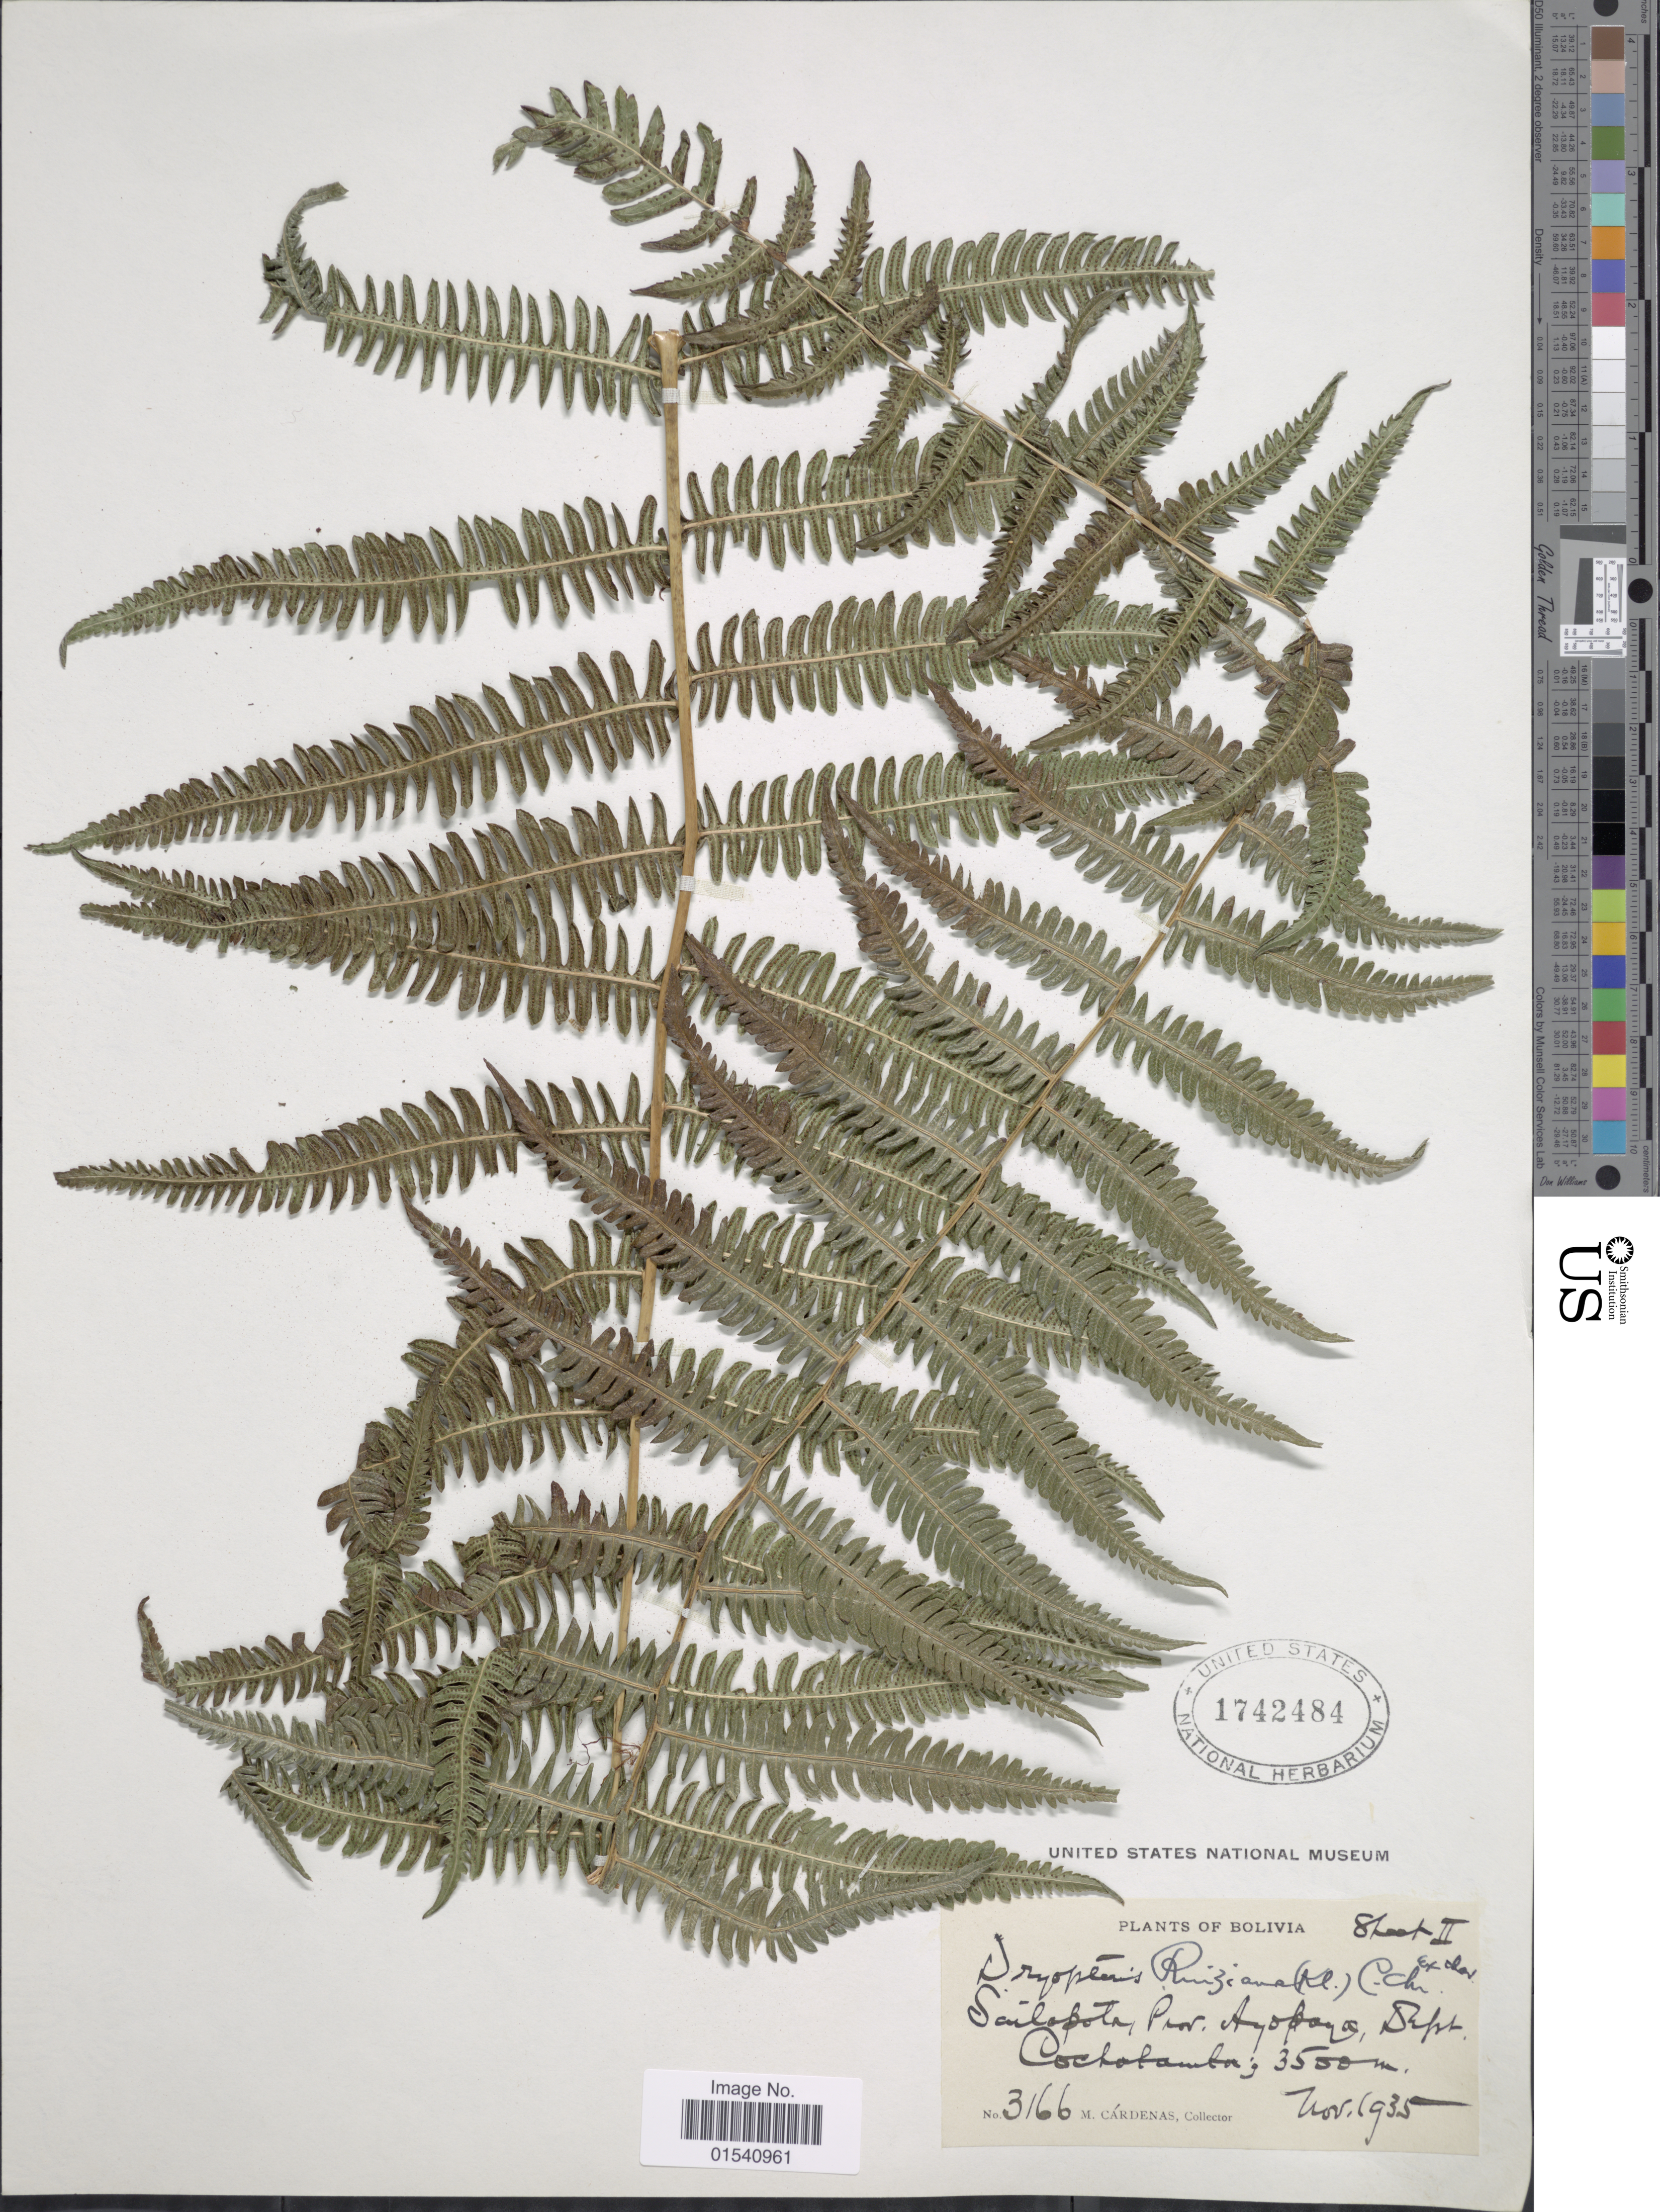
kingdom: Plantae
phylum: Tracheophyta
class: Polypodiopsida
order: Polypodiales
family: Thelypteridaceae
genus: Amauropelta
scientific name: Amauropelta ruiziana (Klotzsch) comb. nov., ined 2015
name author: (Klotzsch)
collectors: M. Cárdenas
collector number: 3166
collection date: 1935-11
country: Bolivia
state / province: Cochabamba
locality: Sailapata, Prov. Ajopaya, Dept. Cochabamba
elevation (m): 3500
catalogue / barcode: US 1742484